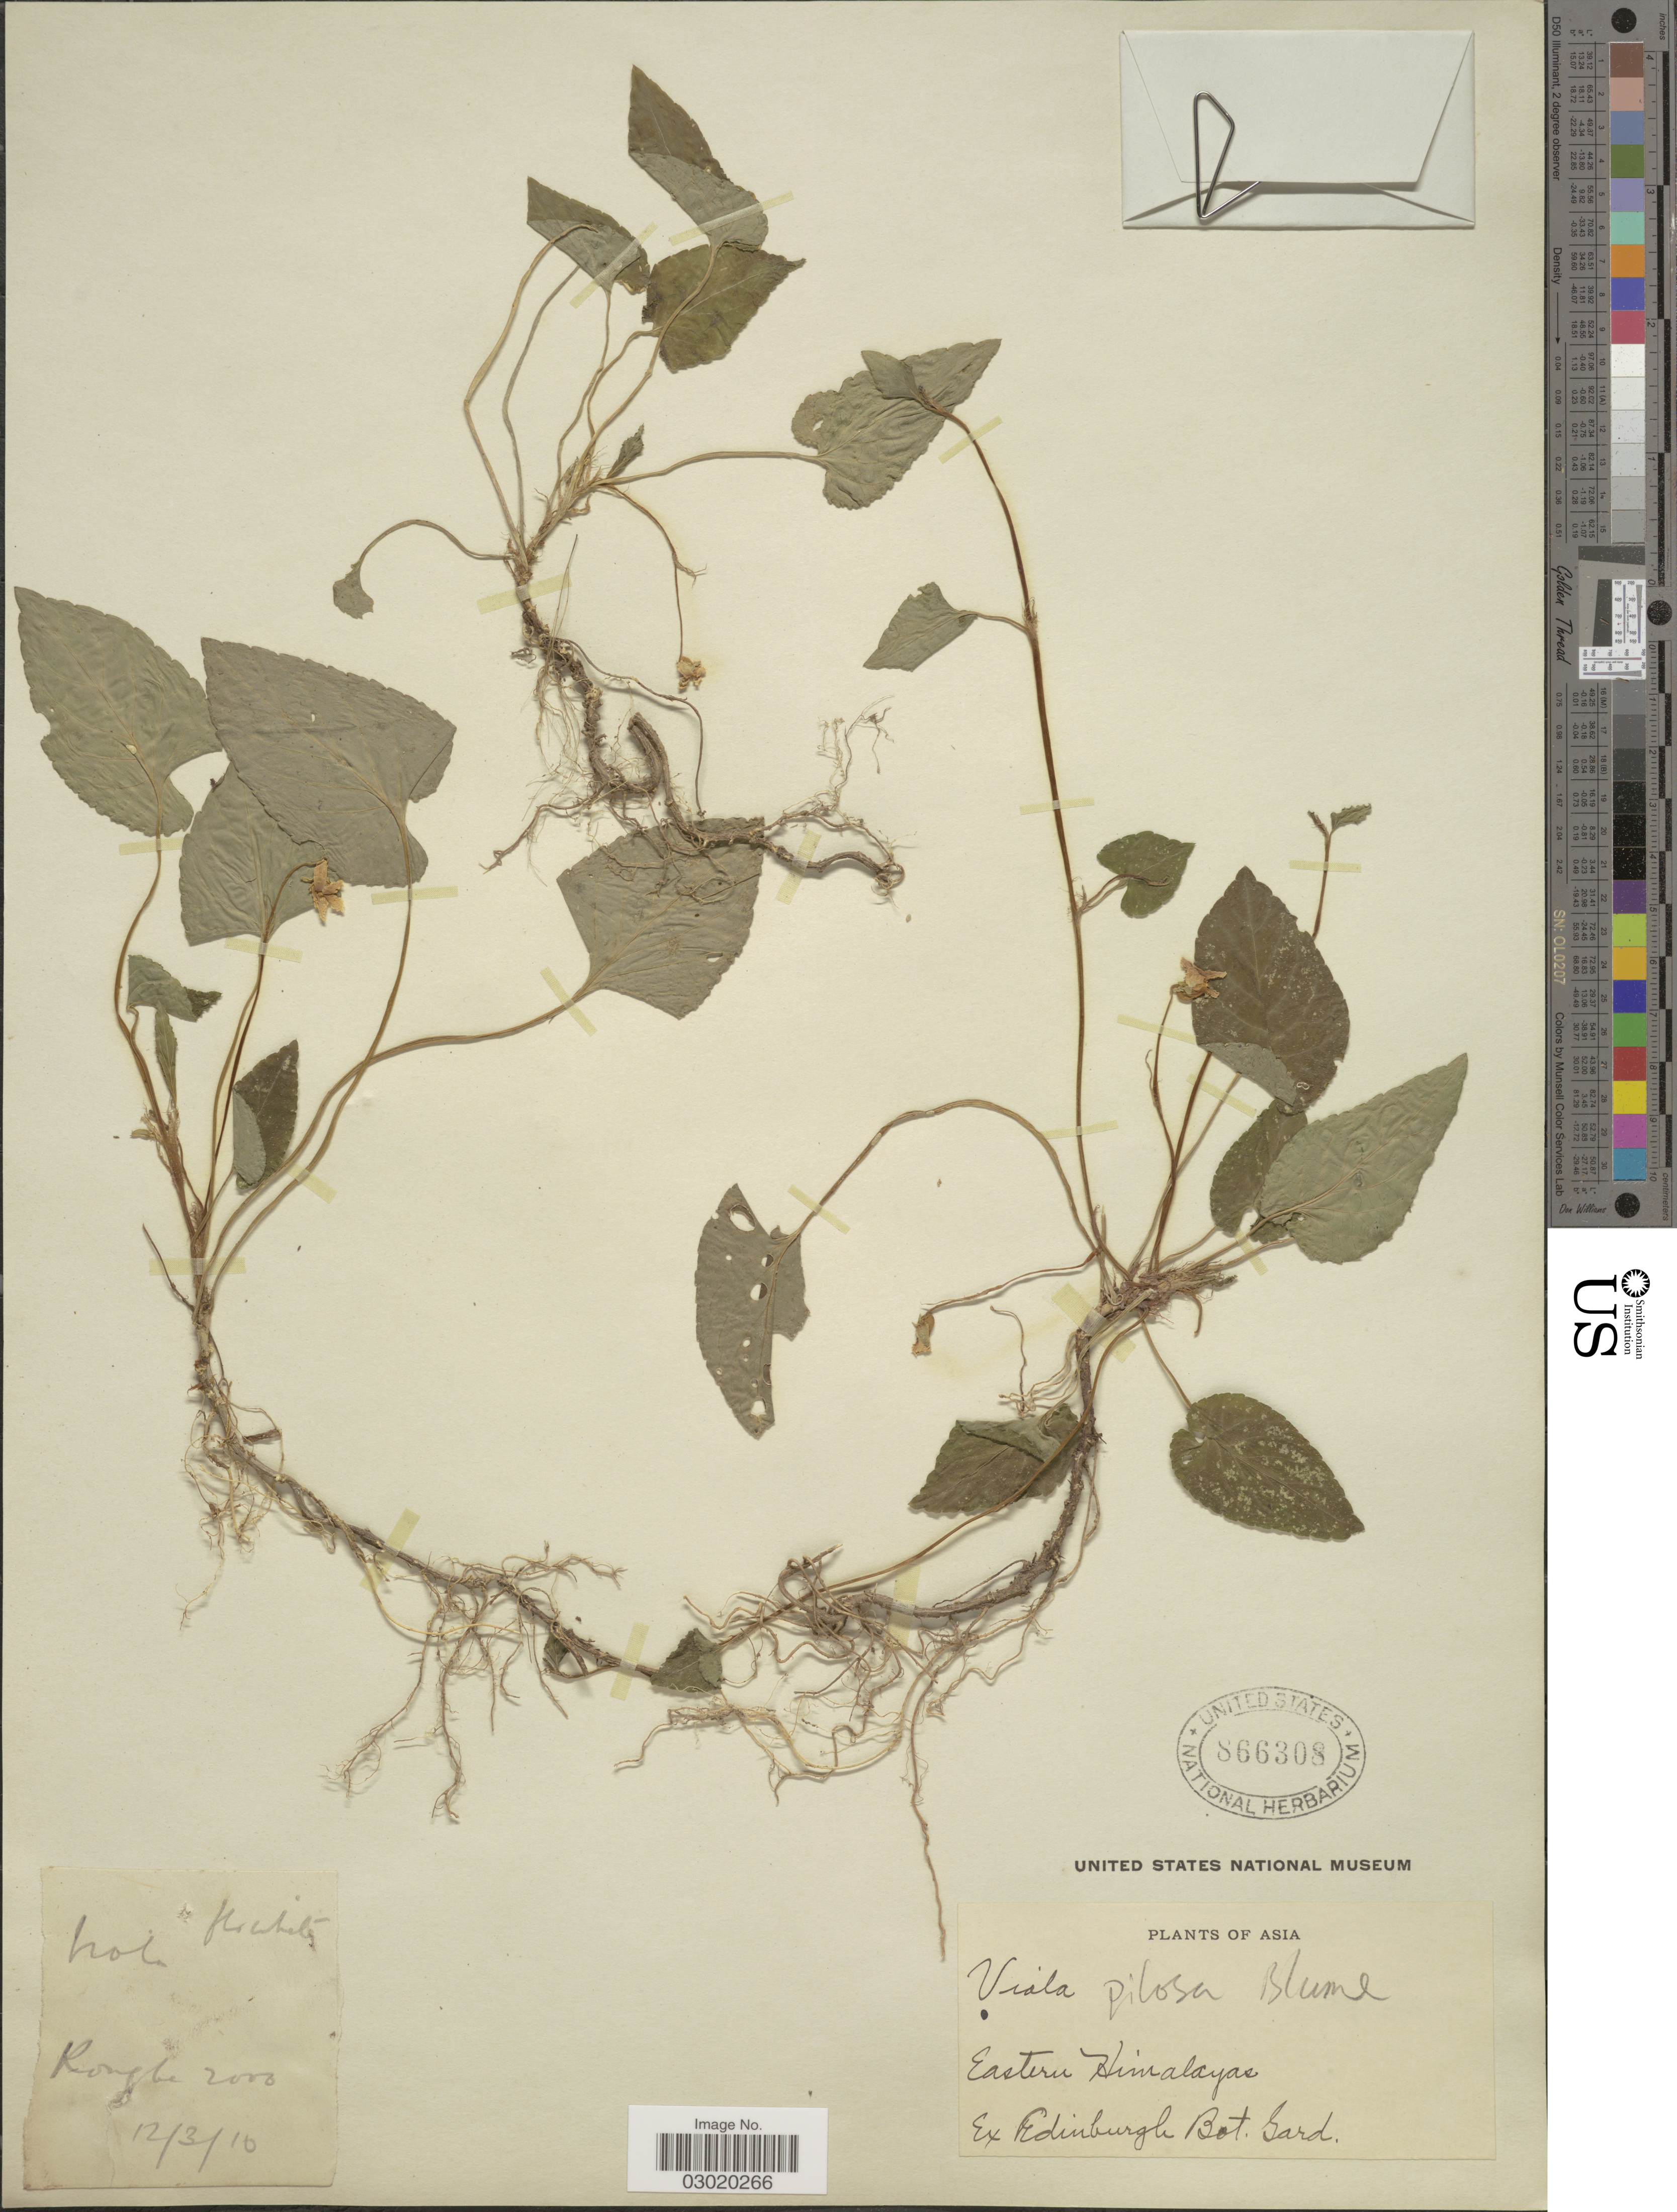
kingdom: Plantae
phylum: Tracheophyta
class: Magnoliopsida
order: Malpighiales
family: Violaceae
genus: Viola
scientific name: Viola sp.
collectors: Ex Edinburgh Bot. Gard.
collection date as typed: Transcribed d/m/y: 12/3/10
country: China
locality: Asia, Eastern Himalayas, Ronghe.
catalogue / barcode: US 866308